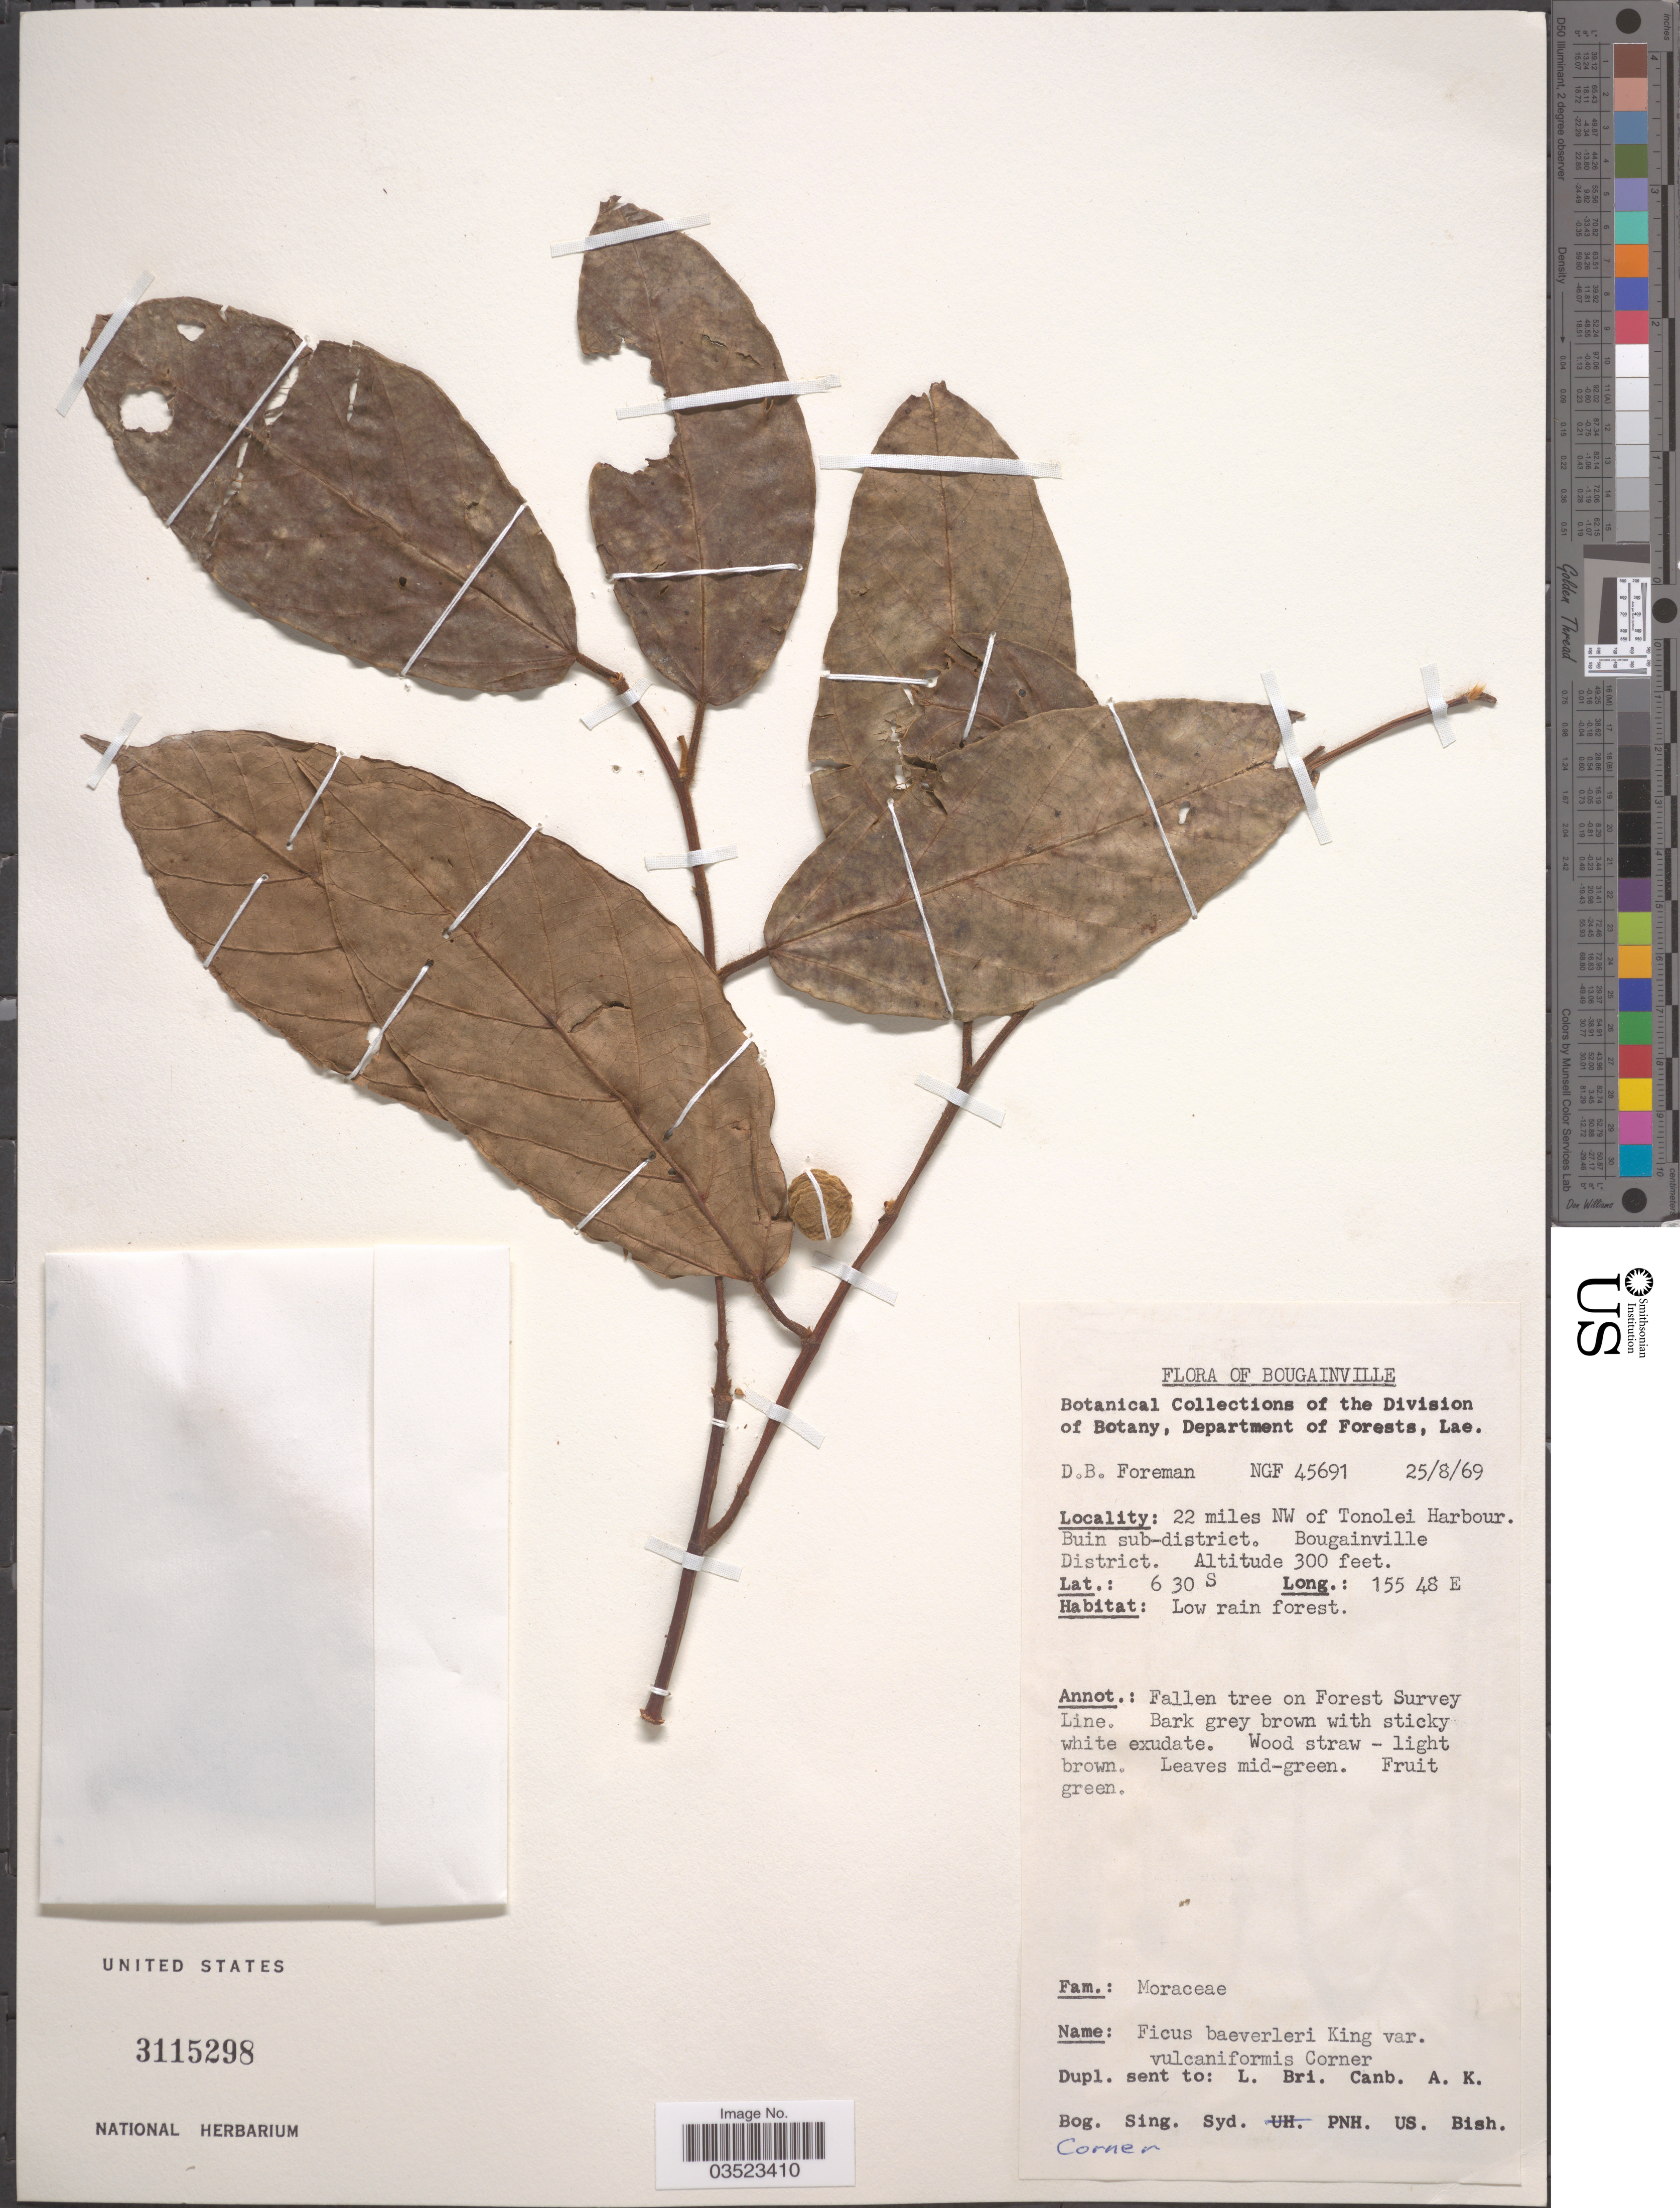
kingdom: Plantae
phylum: Tracheophyta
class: Magnoliopsida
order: Rosales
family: Moraceae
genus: Ficus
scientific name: Ficus baeuerlenii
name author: King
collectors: D. Foreman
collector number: NGF45691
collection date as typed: Transcribed d/m/y: 25/8/69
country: Papua New Guinea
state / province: Bougainville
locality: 22 miles NW of Tonolei Harbour. Buin sub-district. Bougainville District.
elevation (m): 91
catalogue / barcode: US 3115298